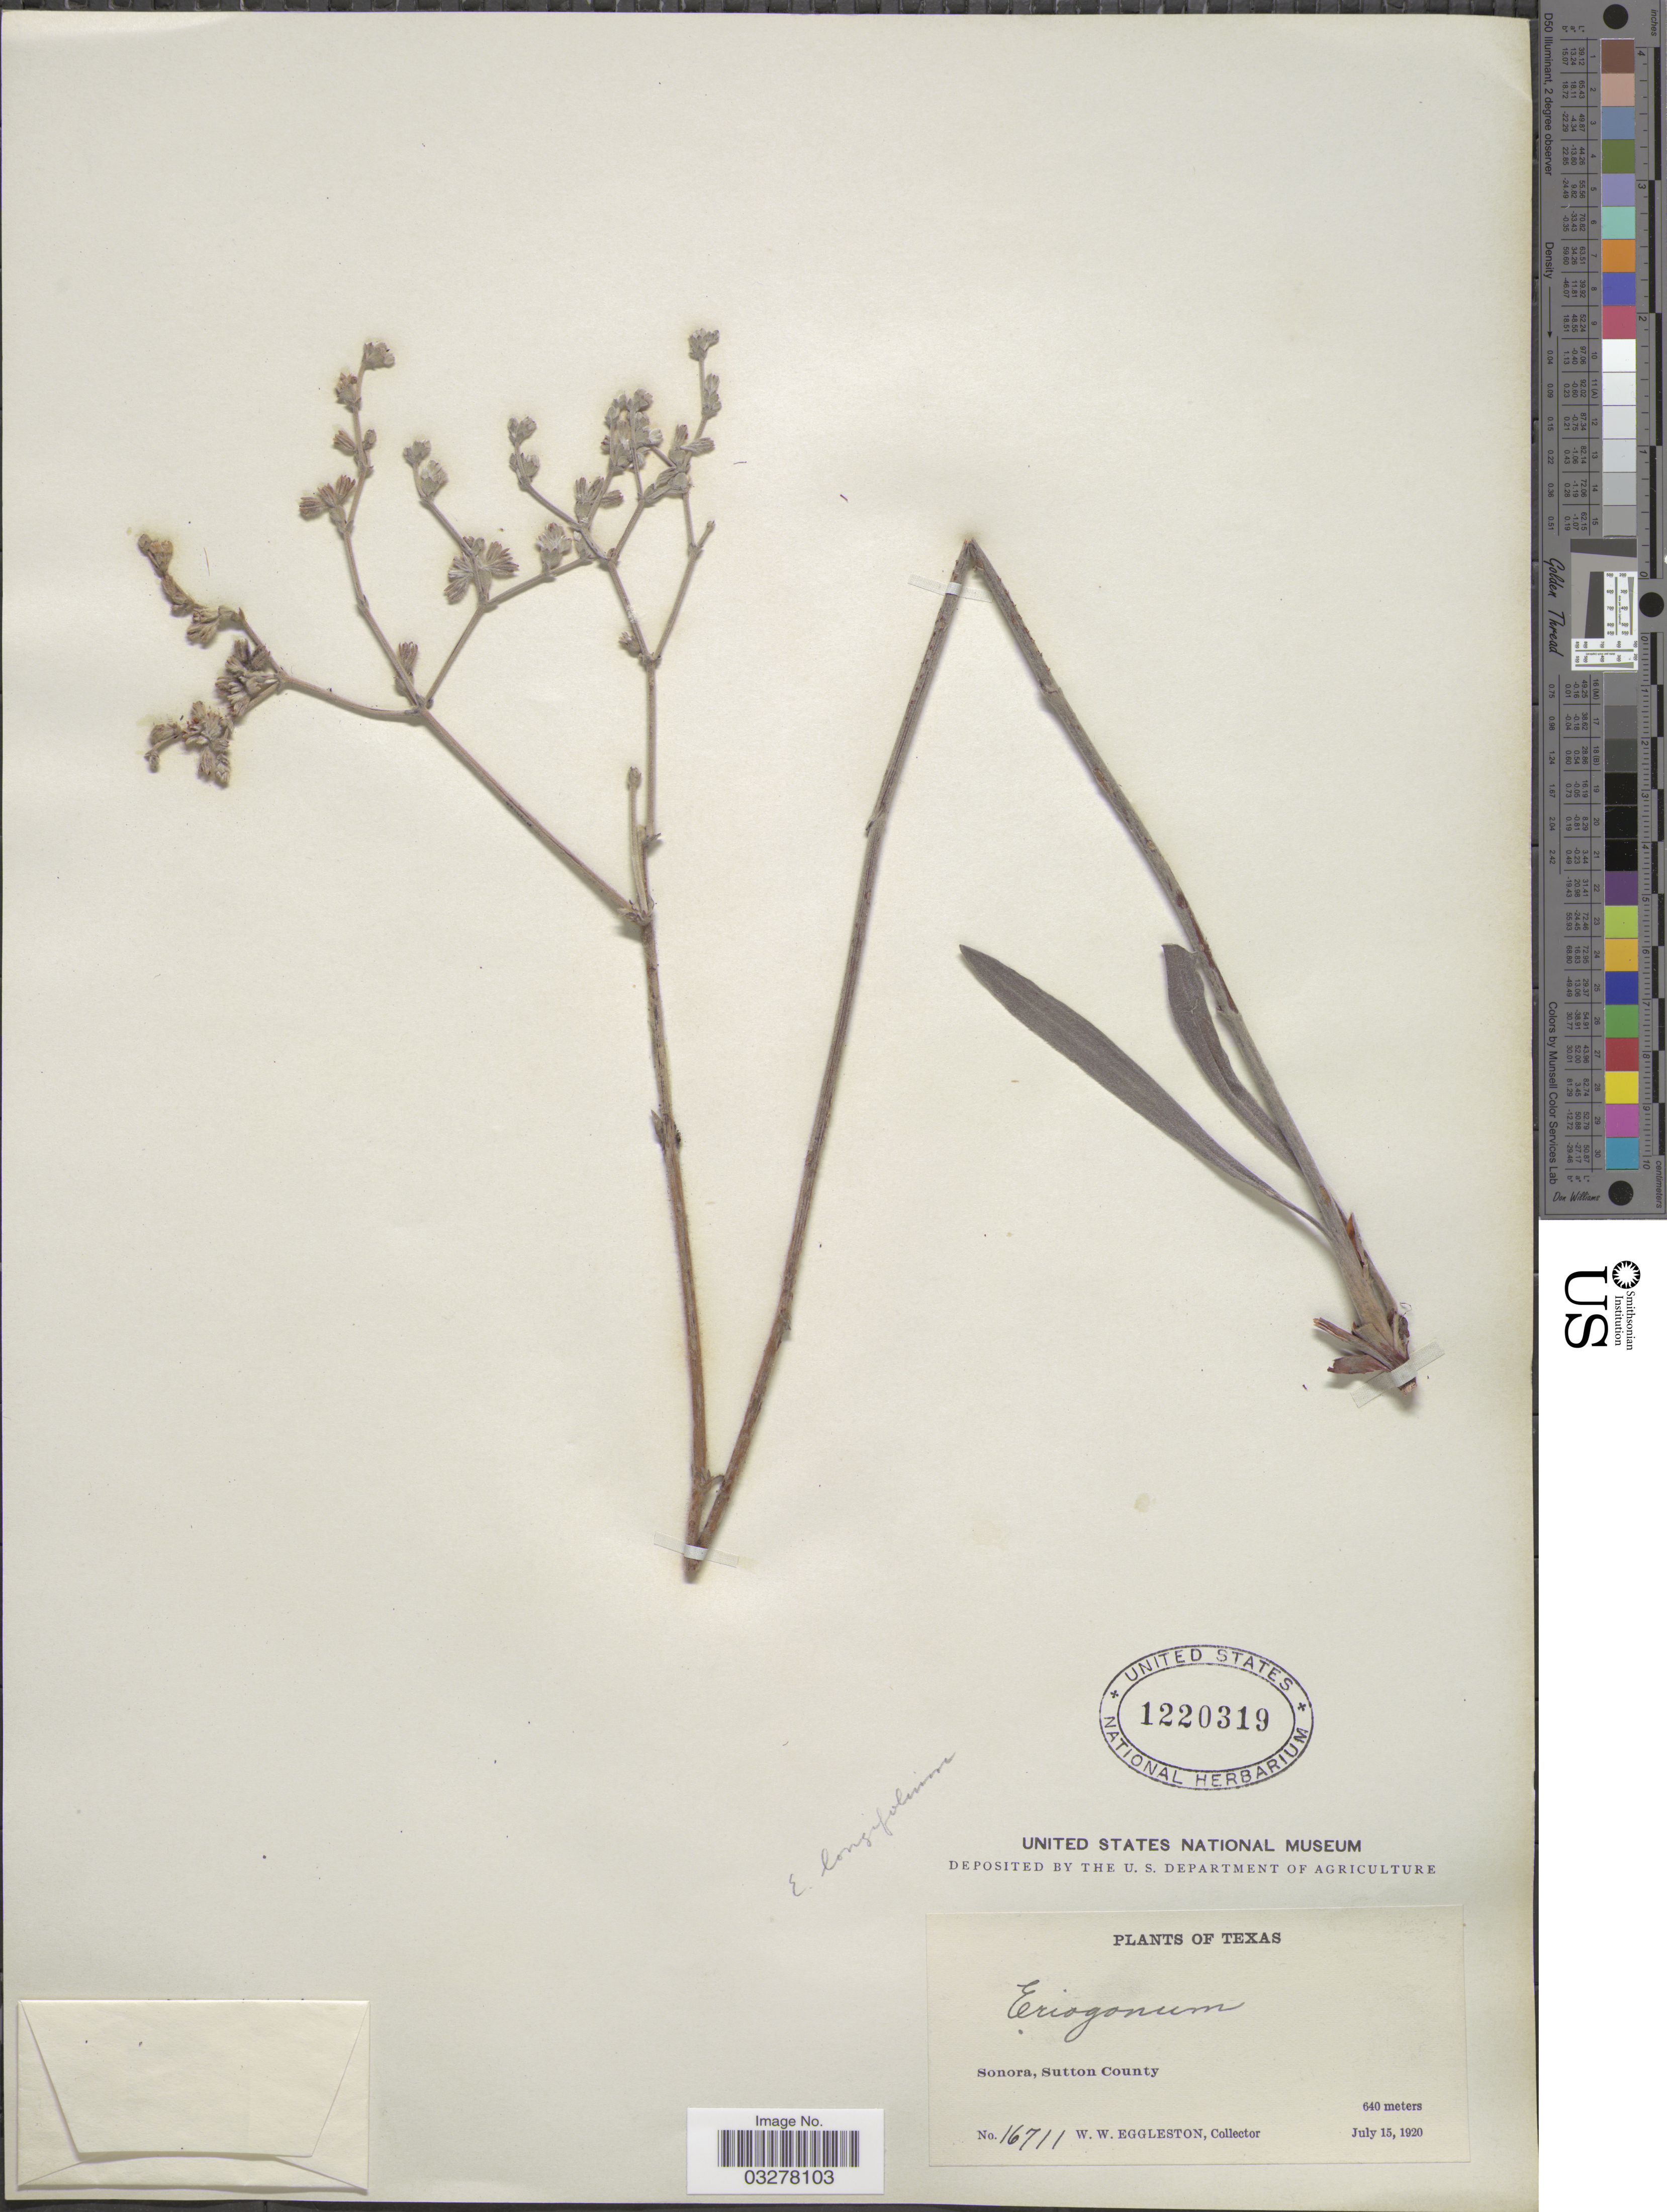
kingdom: Plantae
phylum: Tracheophyta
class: Magnoliopsida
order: Caryophyllales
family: Polygonaceae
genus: Eriogonum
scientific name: Eriogonum longifolium var. lindheimeri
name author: Gand.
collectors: W. W. Eggleston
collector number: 16711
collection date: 1920-07-15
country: United States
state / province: Texas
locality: Sonora, Sutton County.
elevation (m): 640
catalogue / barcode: US 1220319